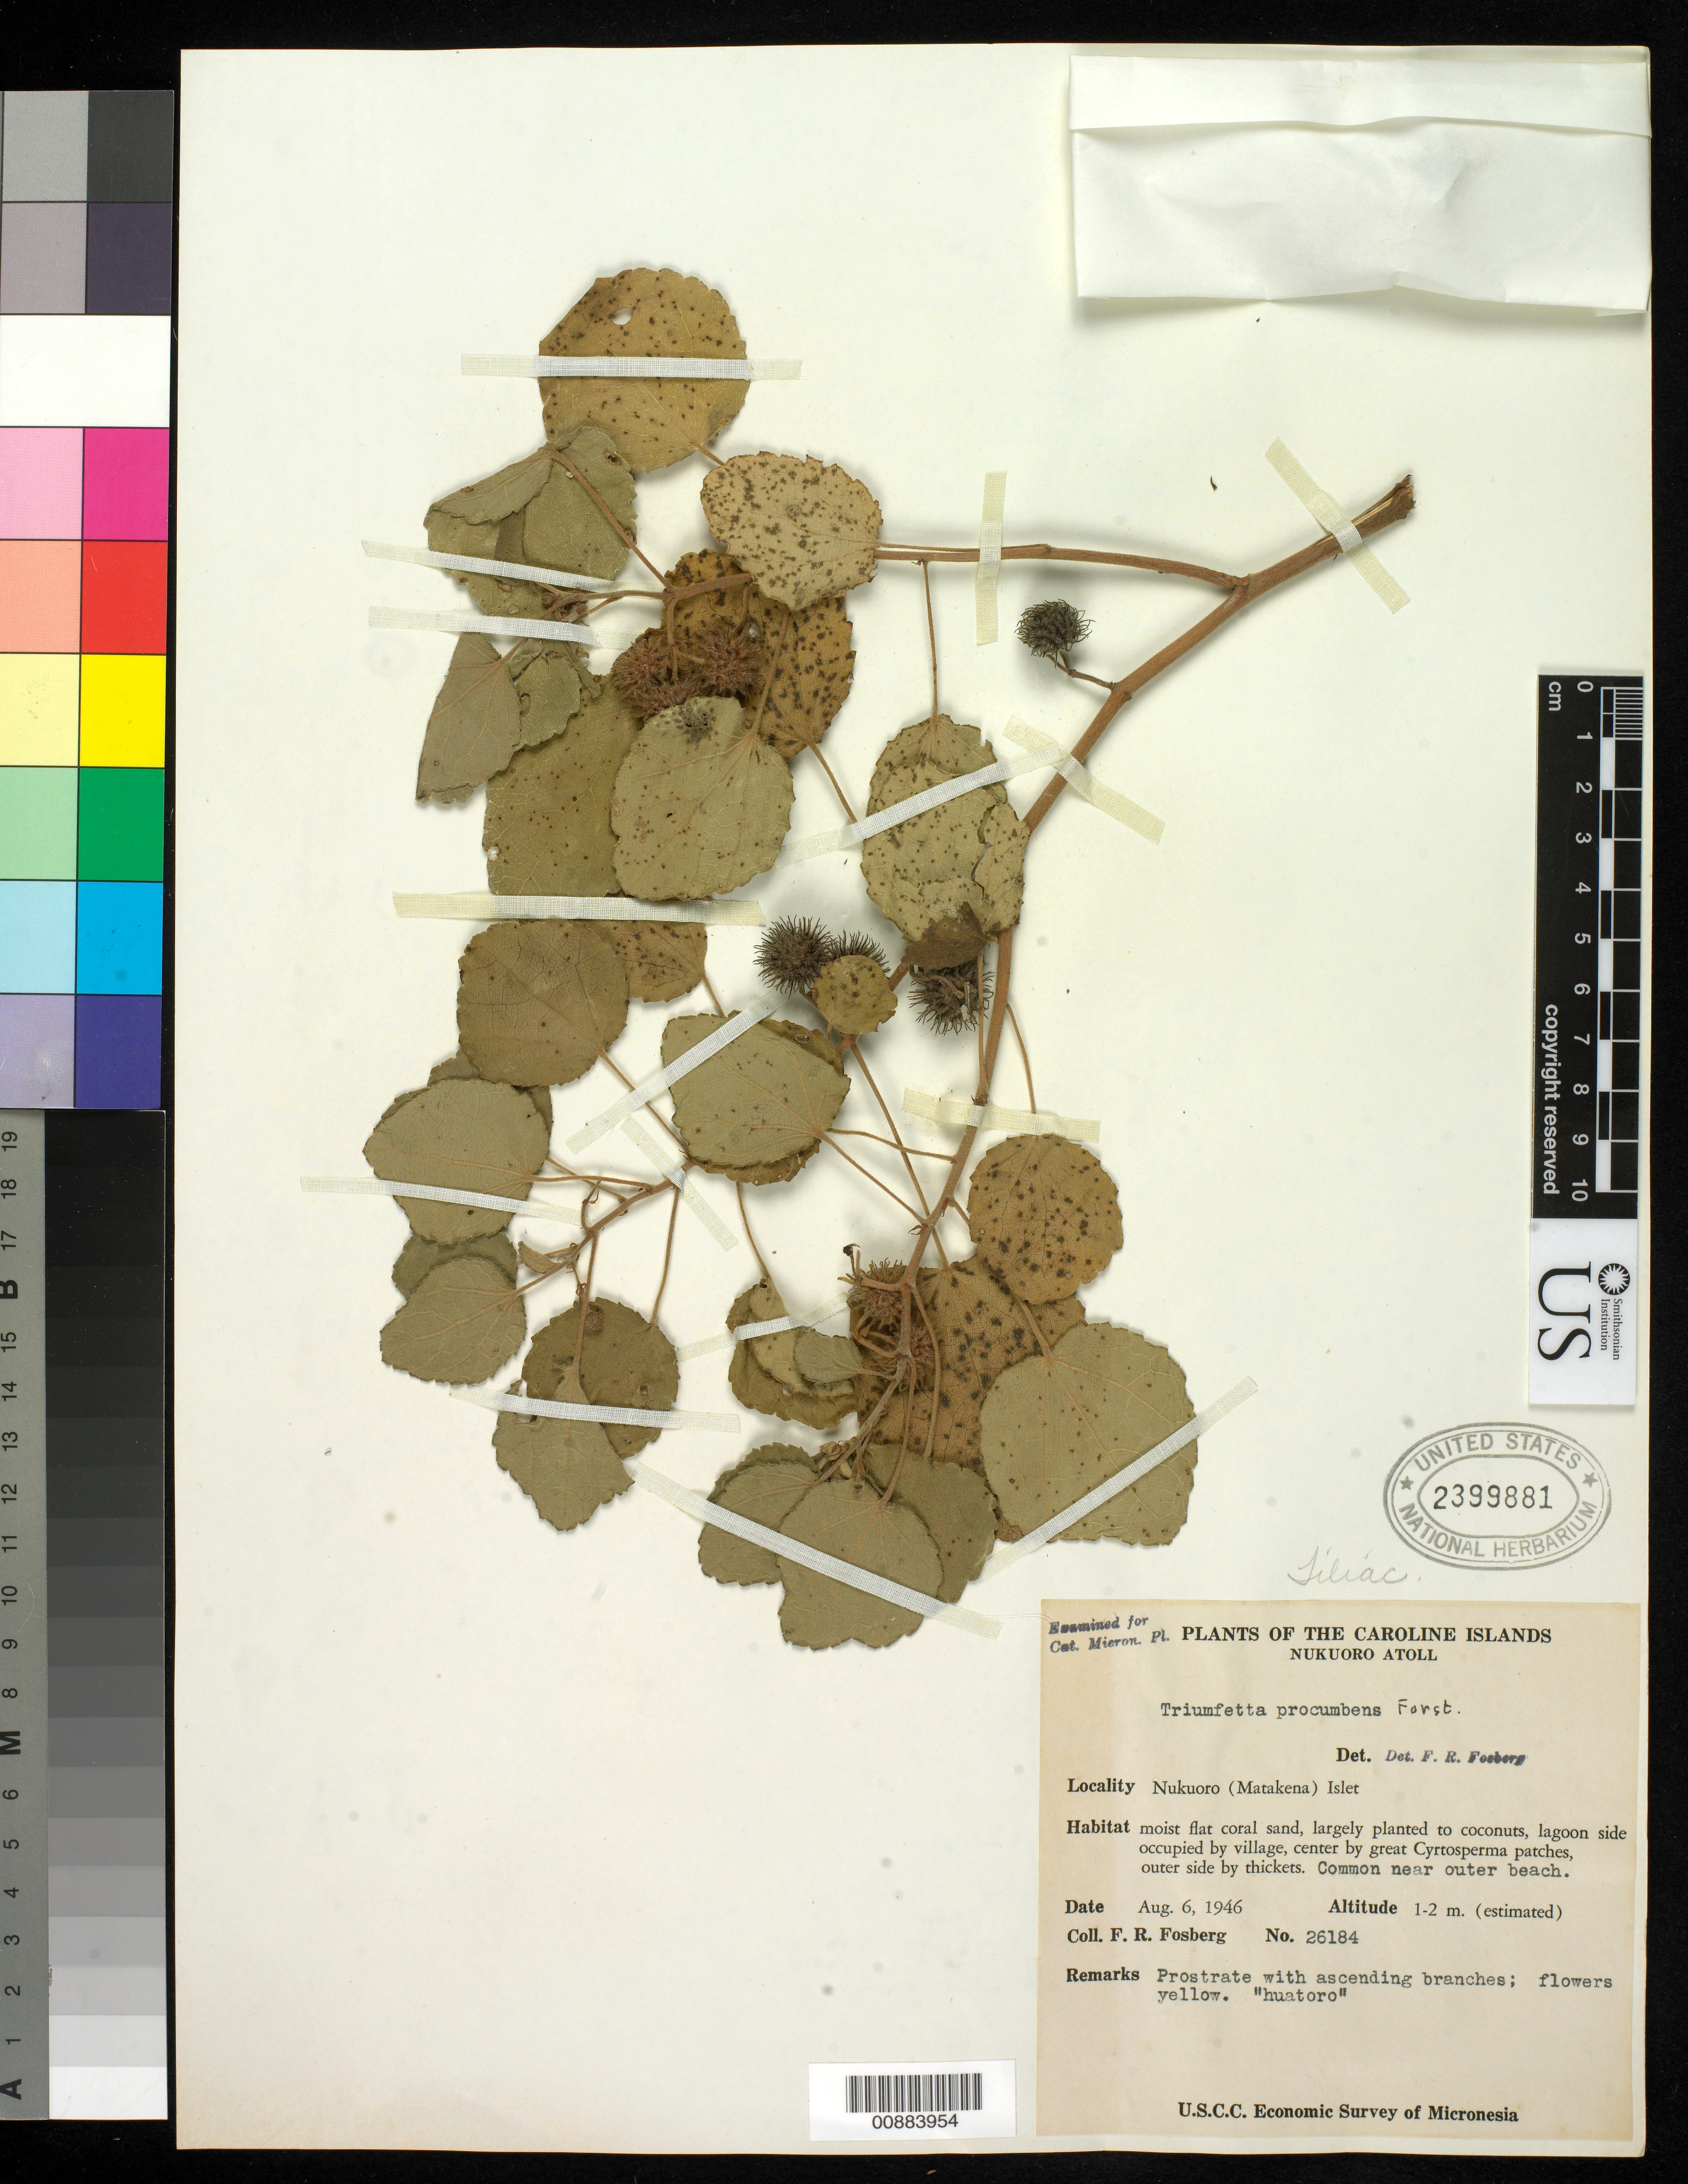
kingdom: Plantae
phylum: Tracheophyta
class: Magnoliopsida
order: Malvales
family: Malvaceae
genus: Triumfetta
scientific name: Triumfetta procumbens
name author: G. Forst.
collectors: F. R. Fosberg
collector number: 26184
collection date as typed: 29 Aug 1946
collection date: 1946-08-29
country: Marshall Islands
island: Likiep Atoll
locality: Likiep Islet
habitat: Moist flat coral sand, center by great Cytosperma patches, outer side by thickets. Common near outer beach.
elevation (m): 1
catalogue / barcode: US 2399881